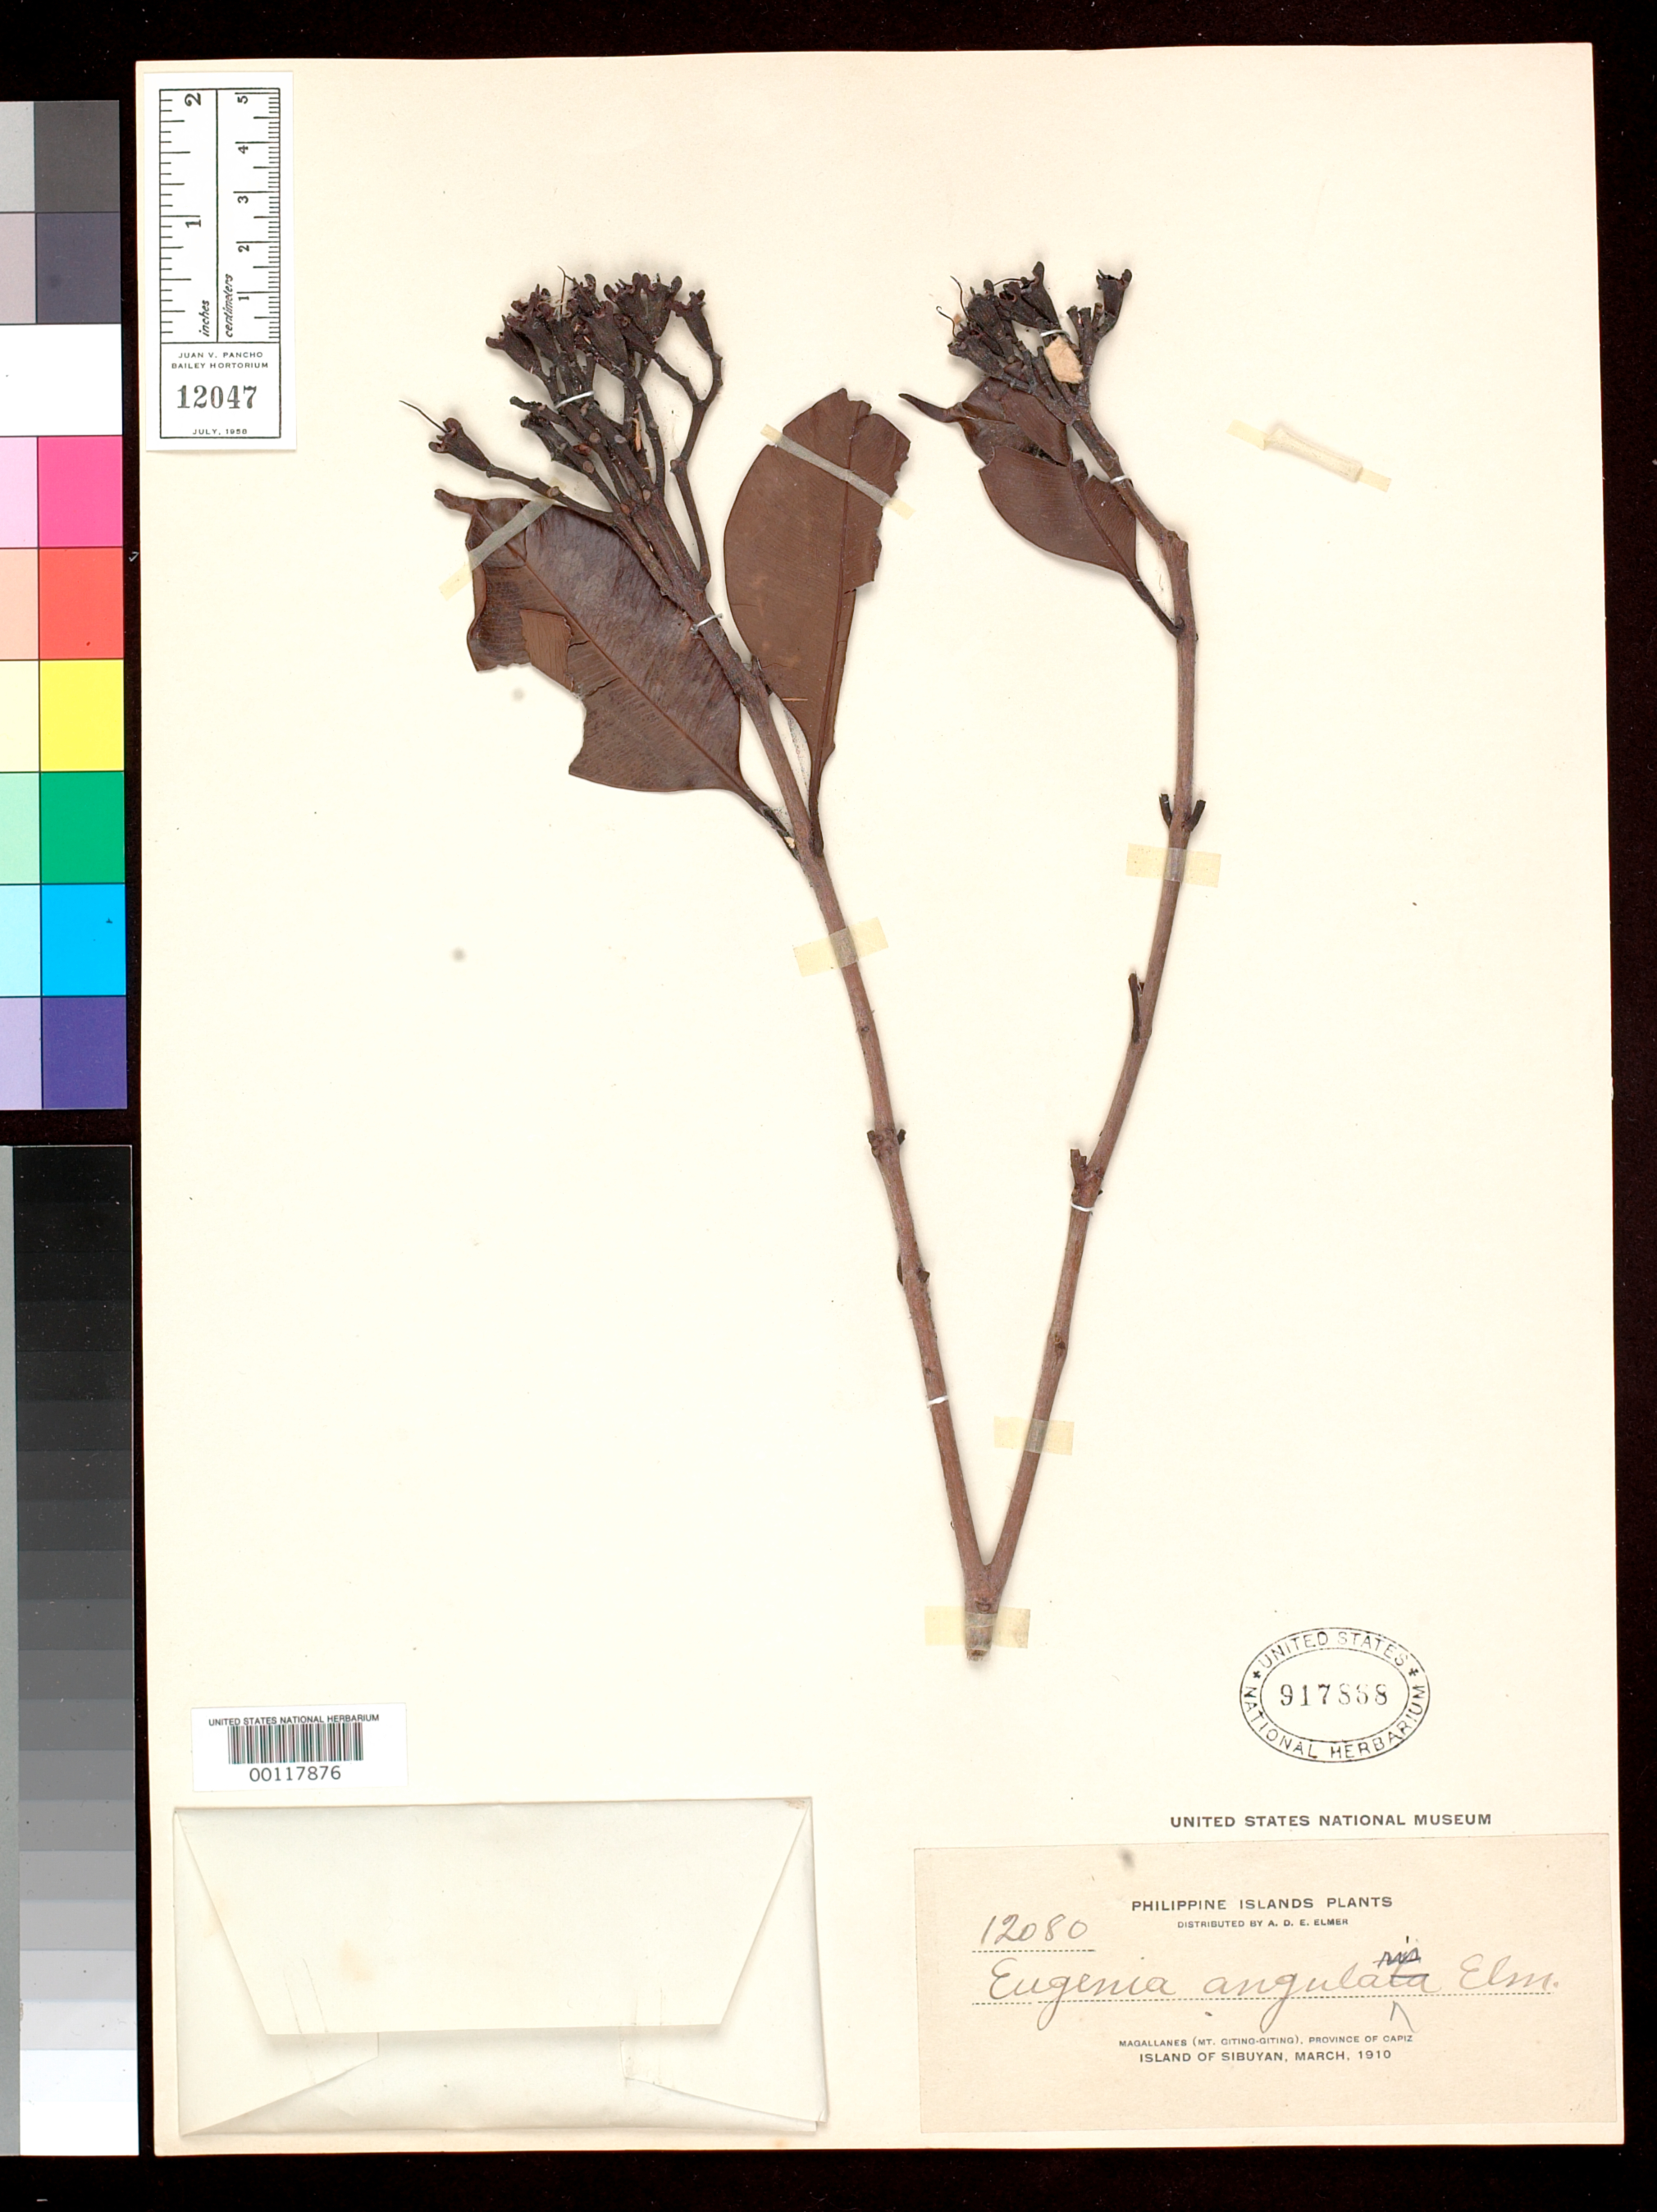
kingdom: Plantae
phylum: Tracheophyta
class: Magnoliopsida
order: Myrtales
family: Myrtaceae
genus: Eugenia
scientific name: Eugenia angularis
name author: Elmer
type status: Isotype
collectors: A. D. E. Elmer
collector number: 12080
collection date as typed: Mar 1910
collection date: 1910-03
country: Philippines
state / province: Mimaropa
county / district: Romblon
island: Sibuyan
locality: Magallanes (Mt. Giting-Giting).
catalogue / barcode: US 917868